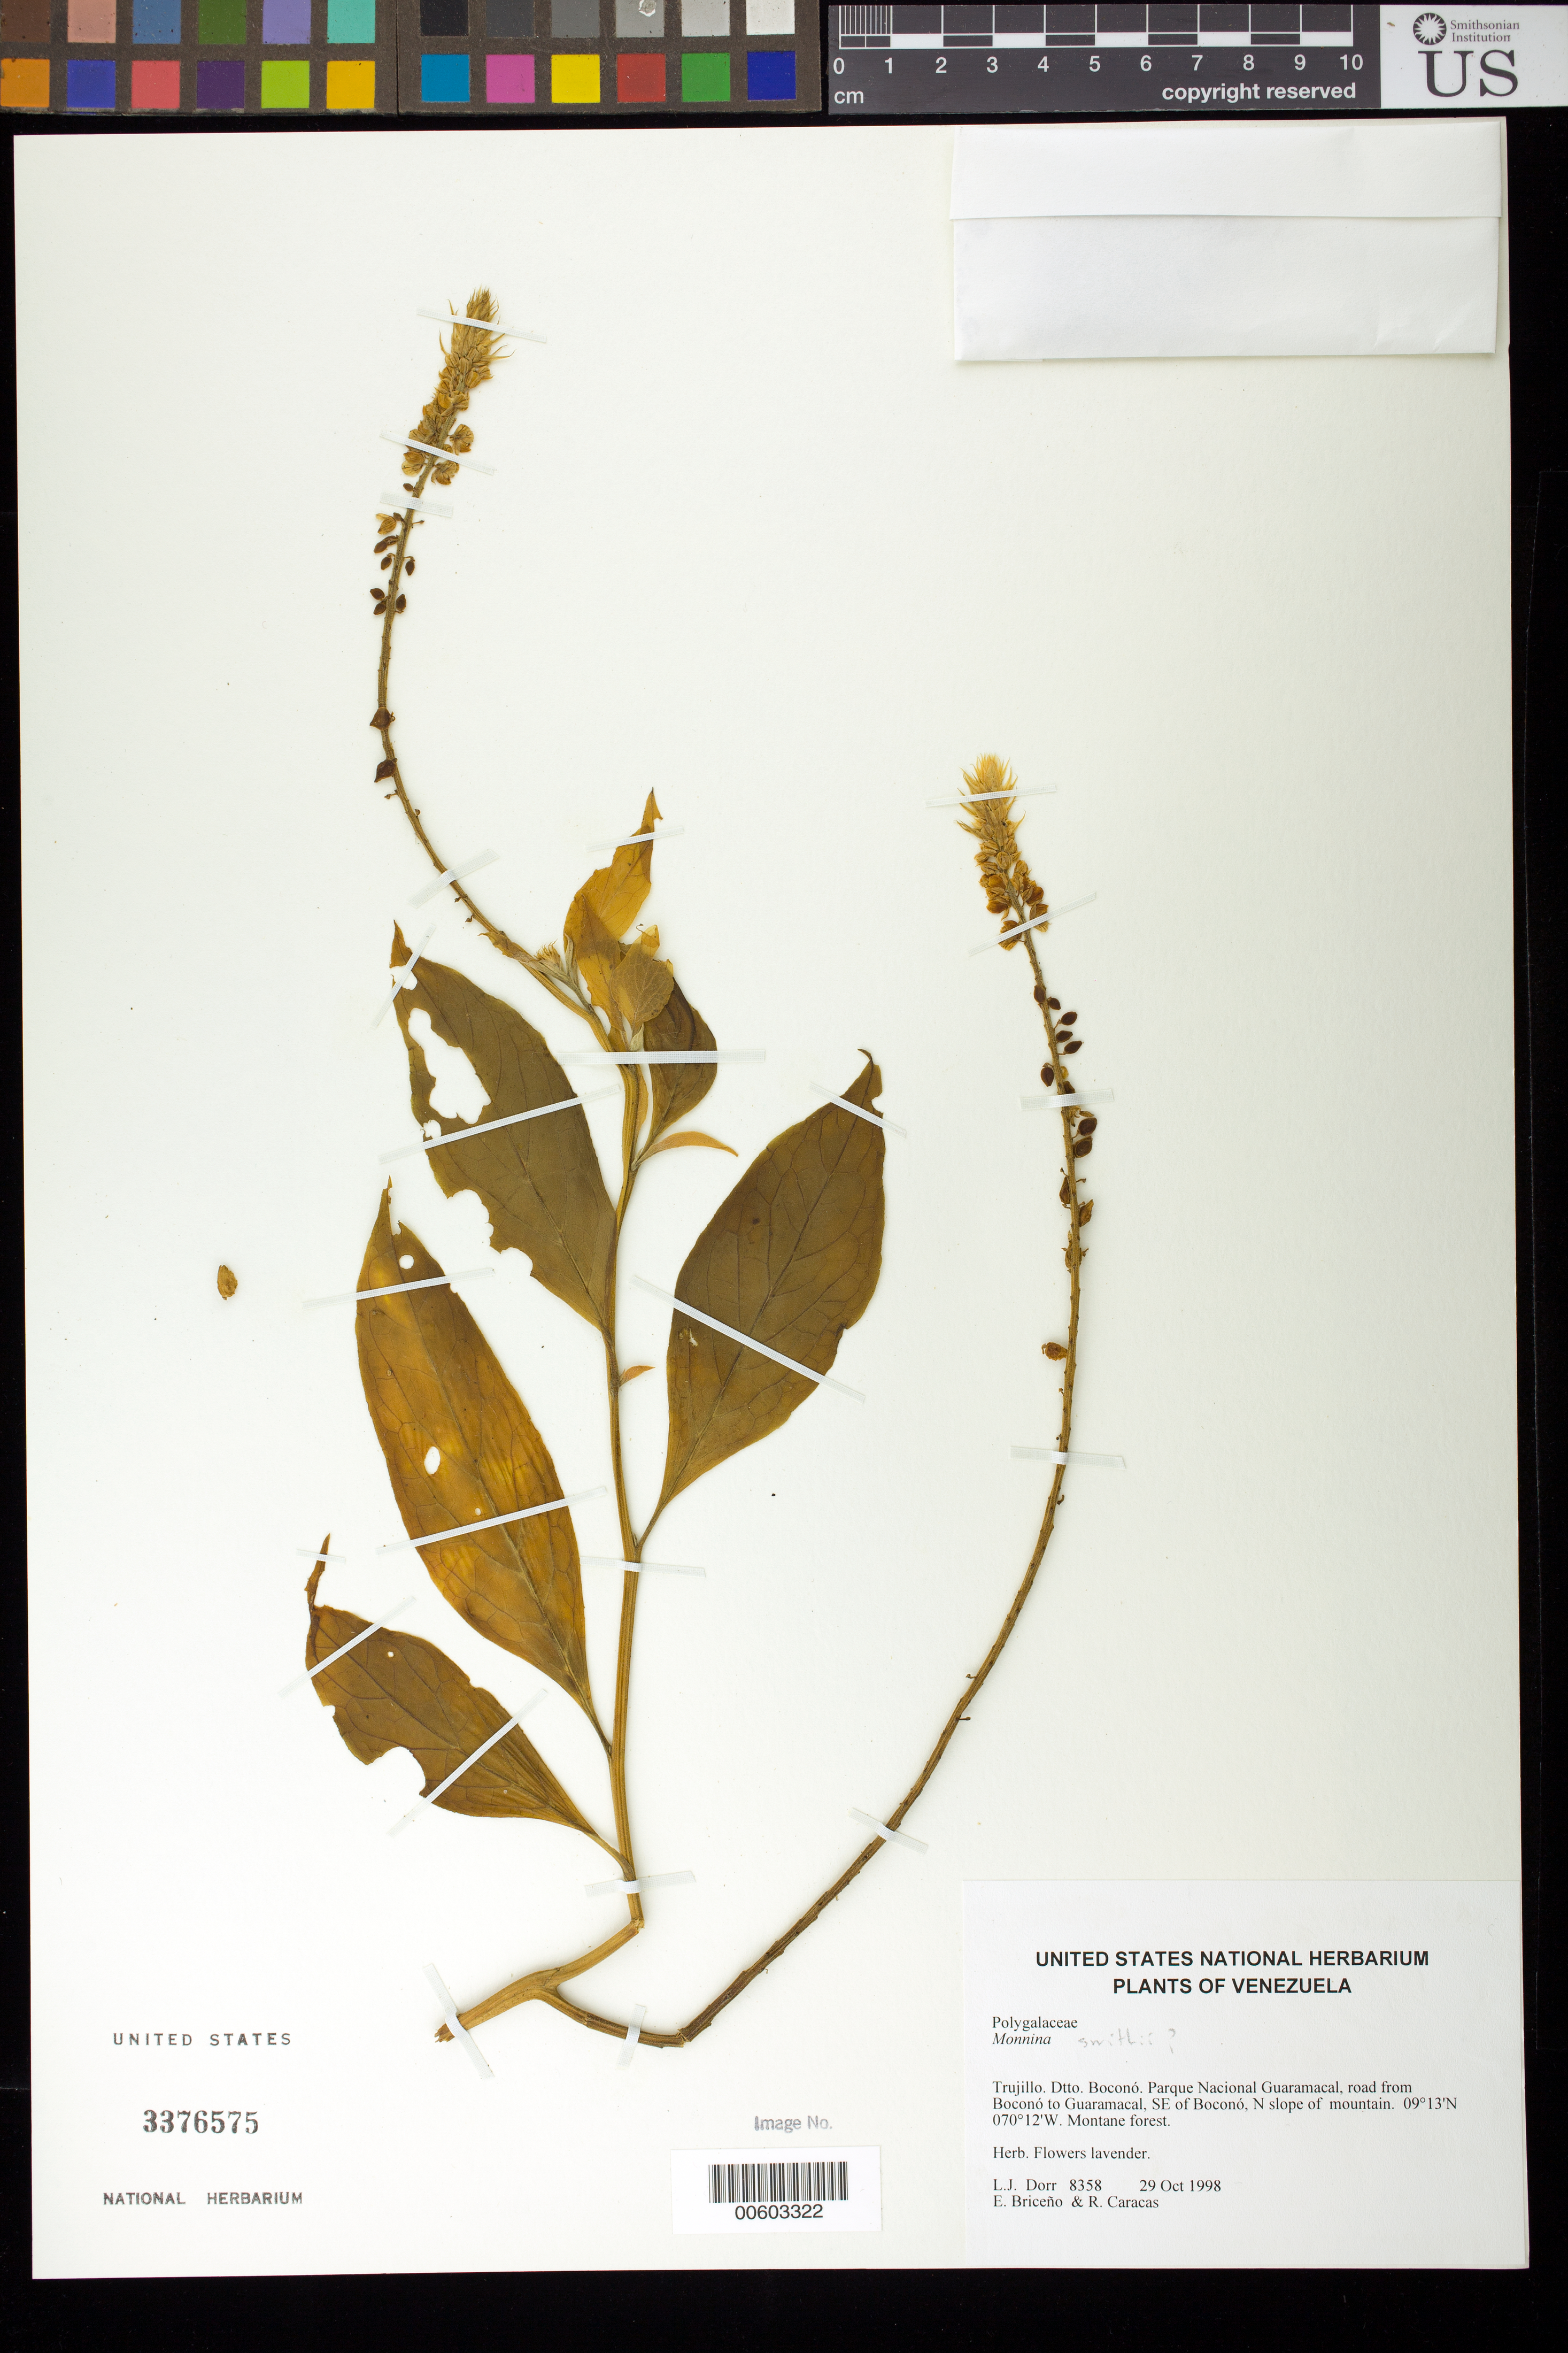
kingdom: Plantae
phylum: Tracheophyta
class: Magnoliopsida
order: Fabales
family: Polygalaceae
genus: Monnina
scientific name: Monnina sp.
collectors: L. J. Dorr, E. Briceño & R. Caracas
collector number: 8358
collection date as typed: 29 Oct 1998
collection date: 1998-10-29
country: Venezuela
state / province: Trujillo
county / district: Boconó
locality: Parque Nacional Guaramacal, road from Boconó to Guaramacal, SE of Boconó, N slope of mountain.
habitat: Montane forest.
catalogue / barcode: US 3376575